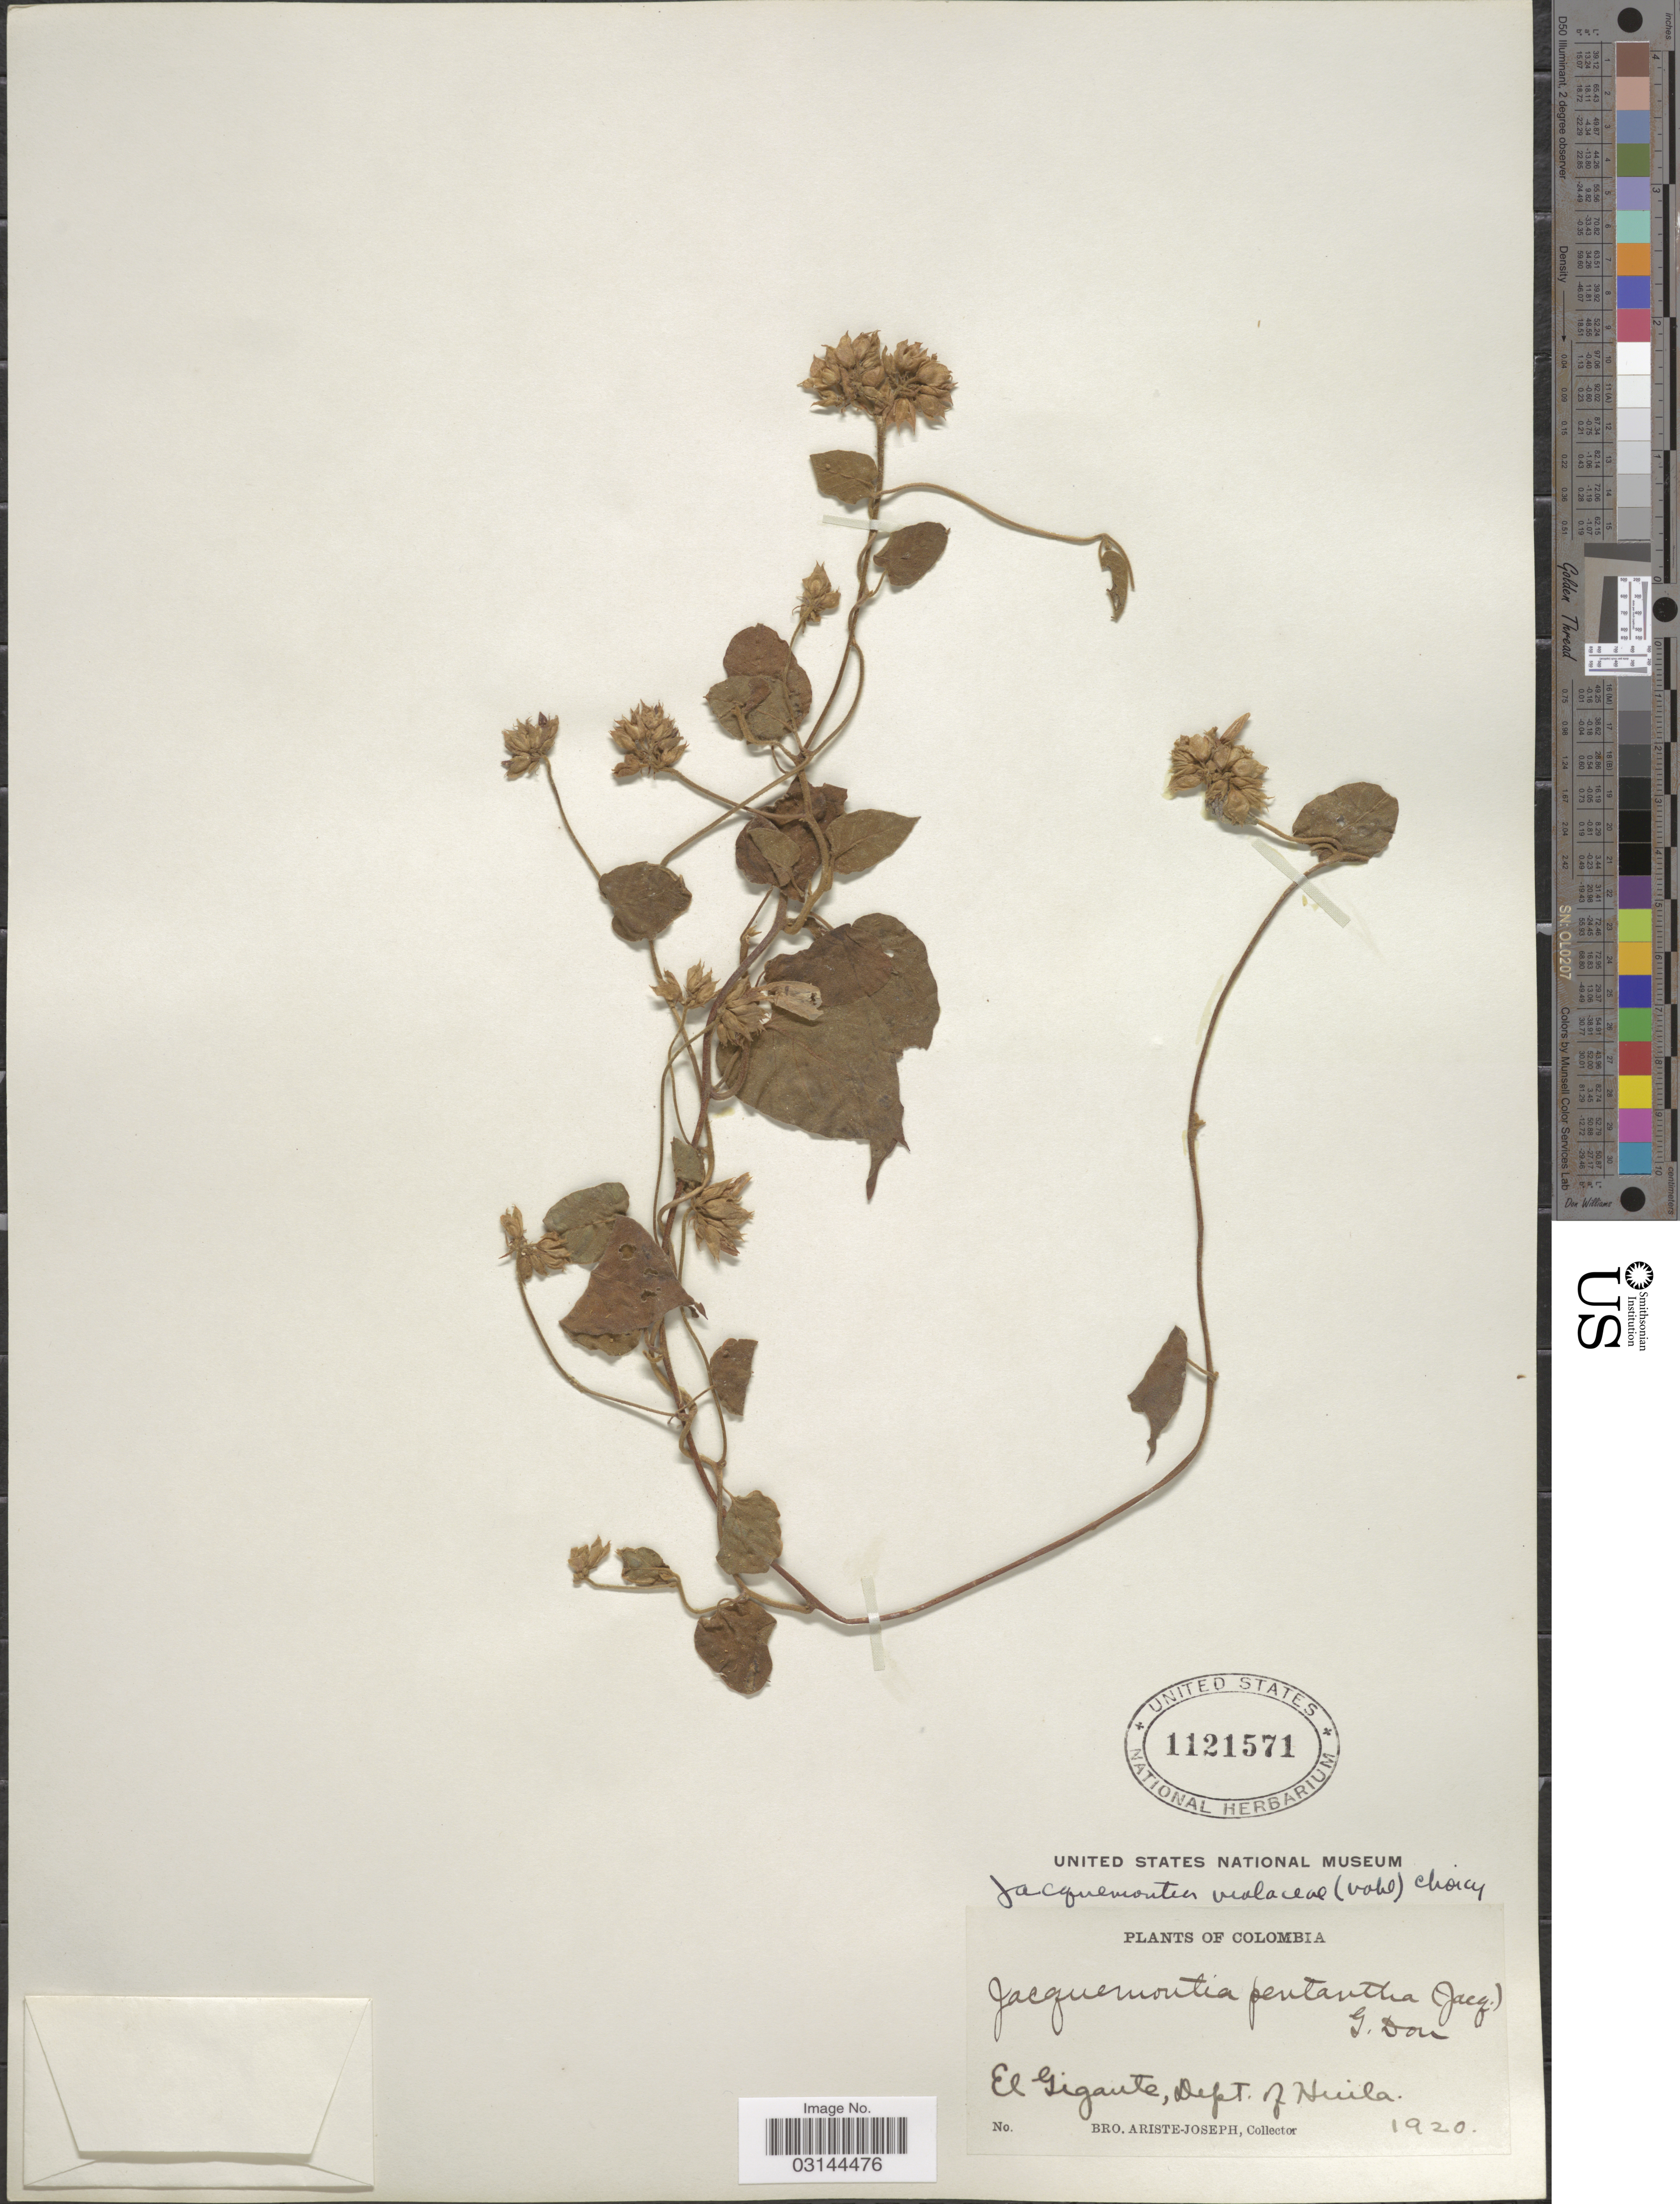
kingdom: Plantae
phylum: Tracheophyta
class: Magnoliopsida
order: Solanales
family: Convolvulaceae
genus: Jacquemontia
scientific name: Jacquemontia violacea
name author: Choisy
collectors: Bro. Ariste-Joseph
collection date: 1920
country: Colombia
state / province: Huila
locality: El Gigante, Dept. of Huila.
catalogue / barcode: US 1121571